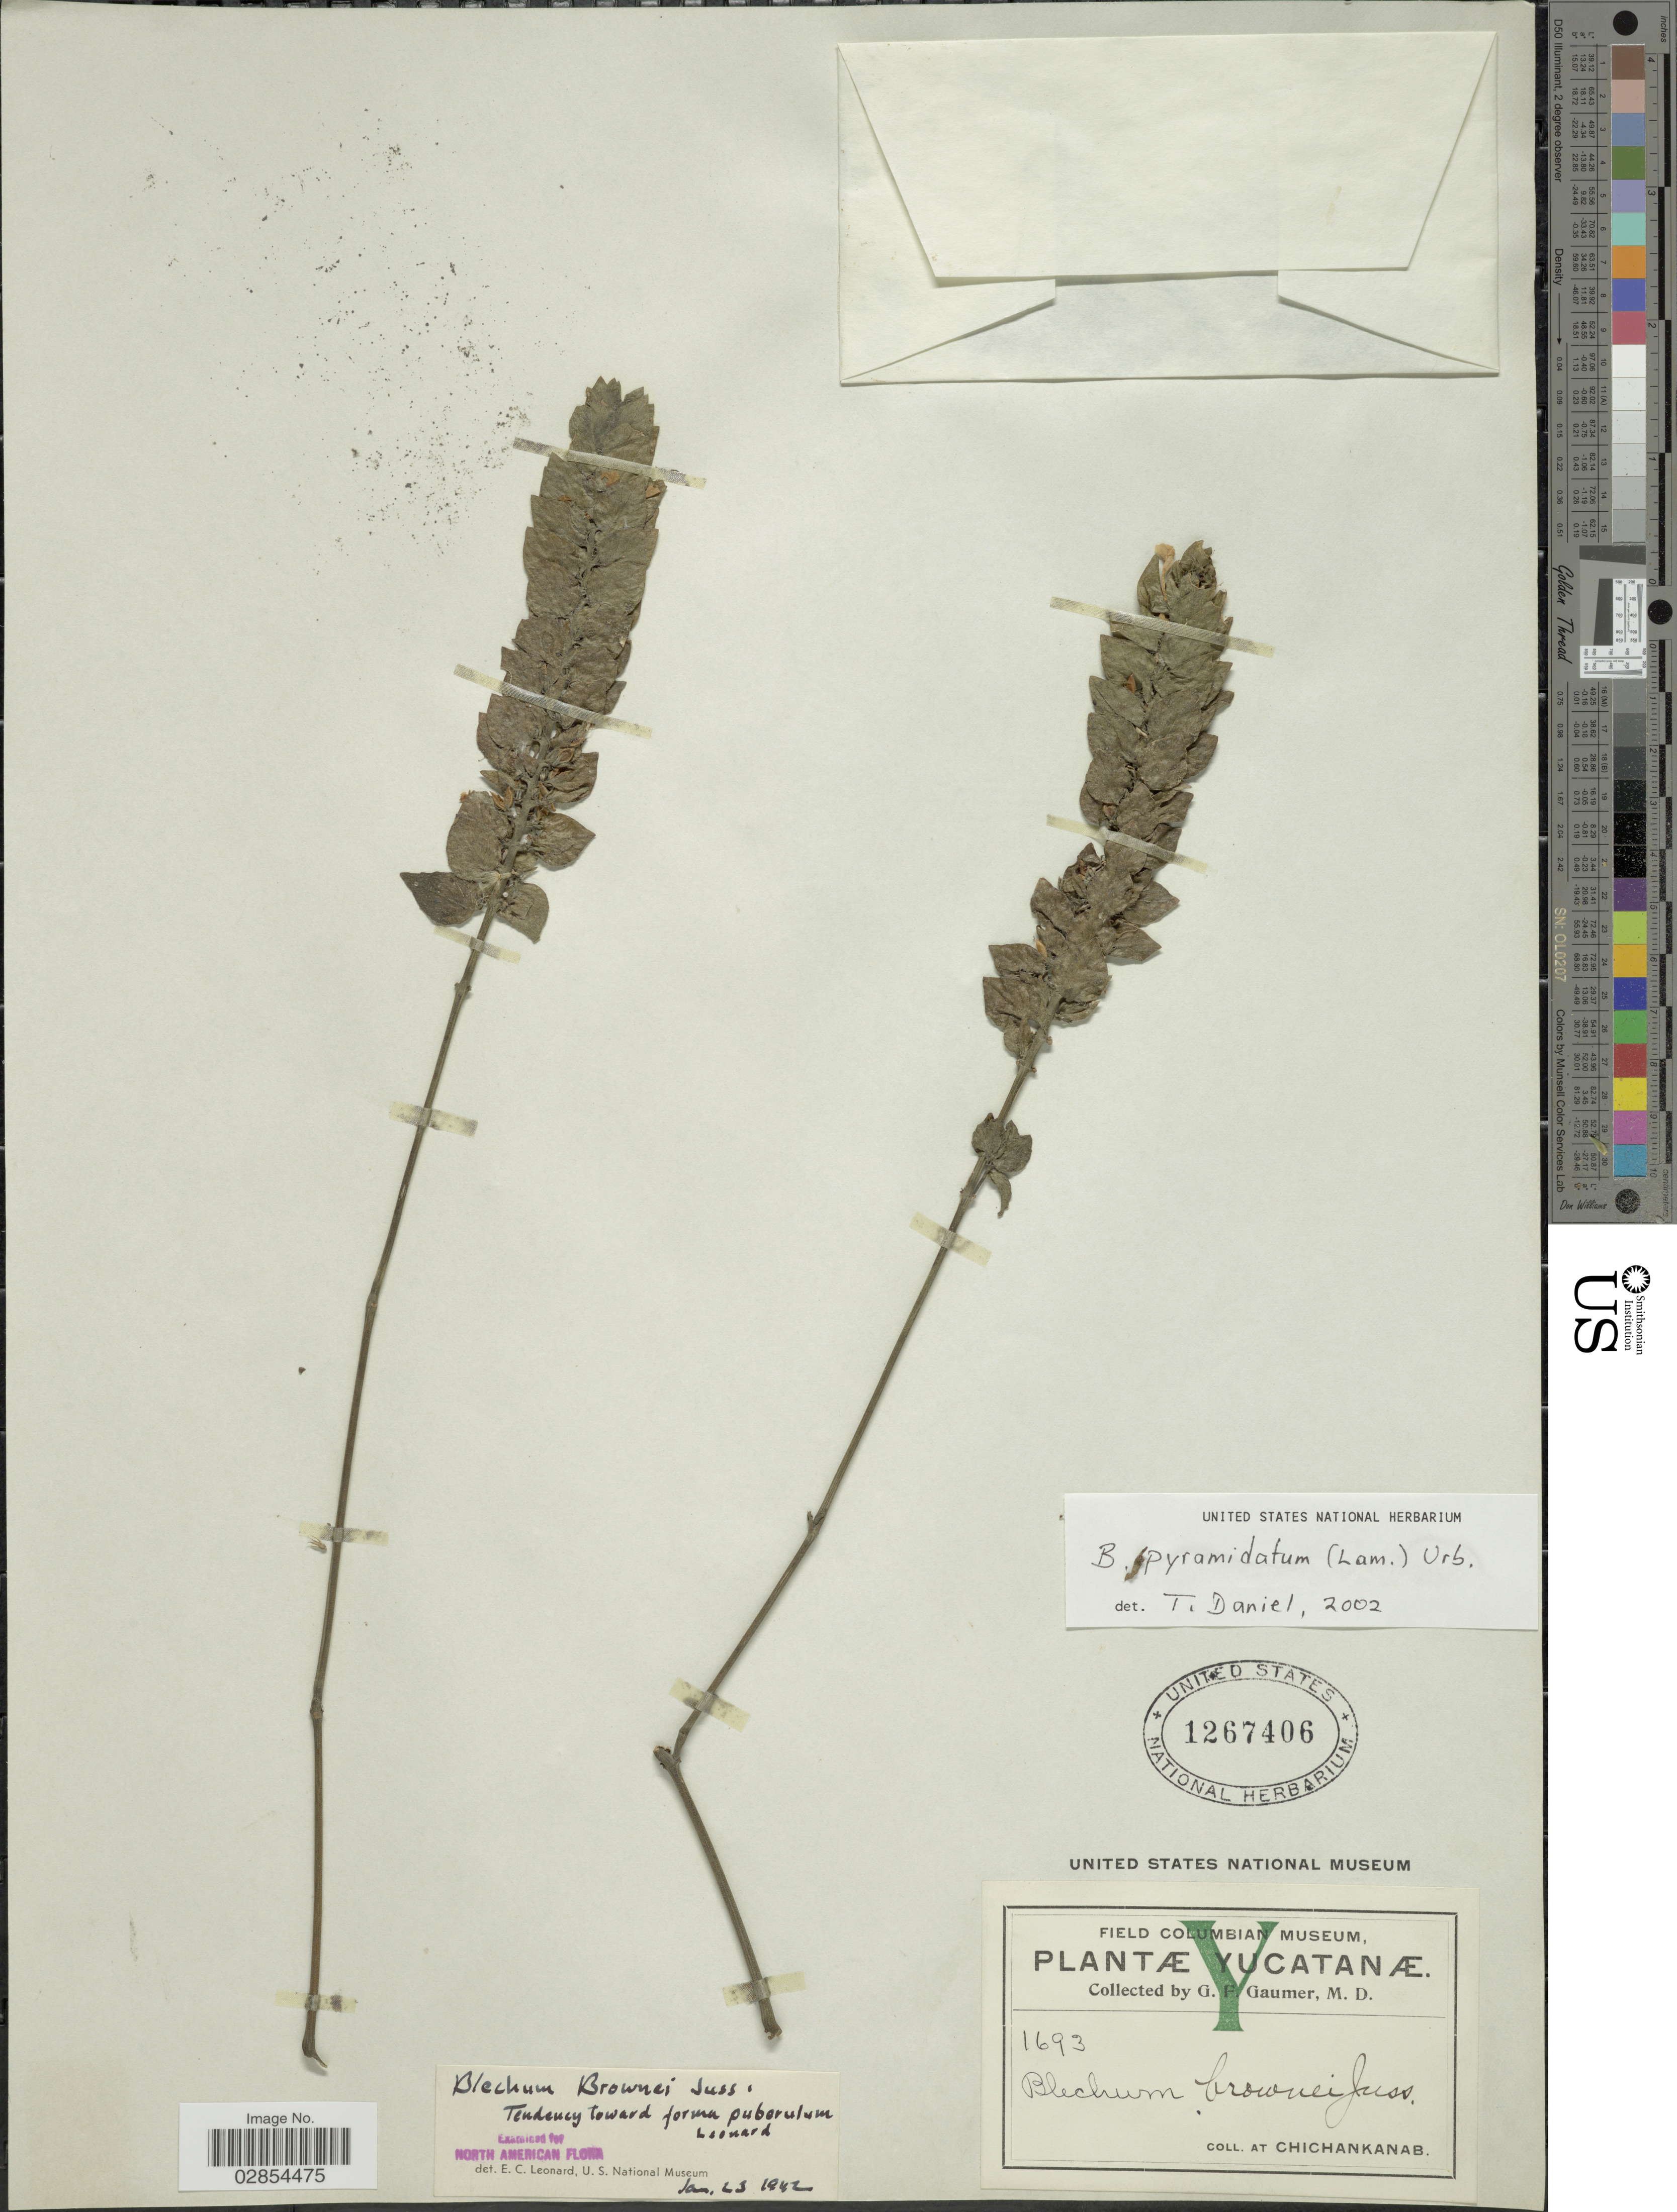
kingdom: Plantae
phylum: Tracheophyta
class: Magnoliopsida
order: Lamiales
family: Acanthaceae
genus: Blechum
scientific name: Blechum brownei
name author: Juss.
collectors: G. F. Gaumer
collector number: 1693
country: Mexico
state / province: Yucatán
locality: Yucatanæ. At Chichankanab.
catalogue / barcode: US 1267406